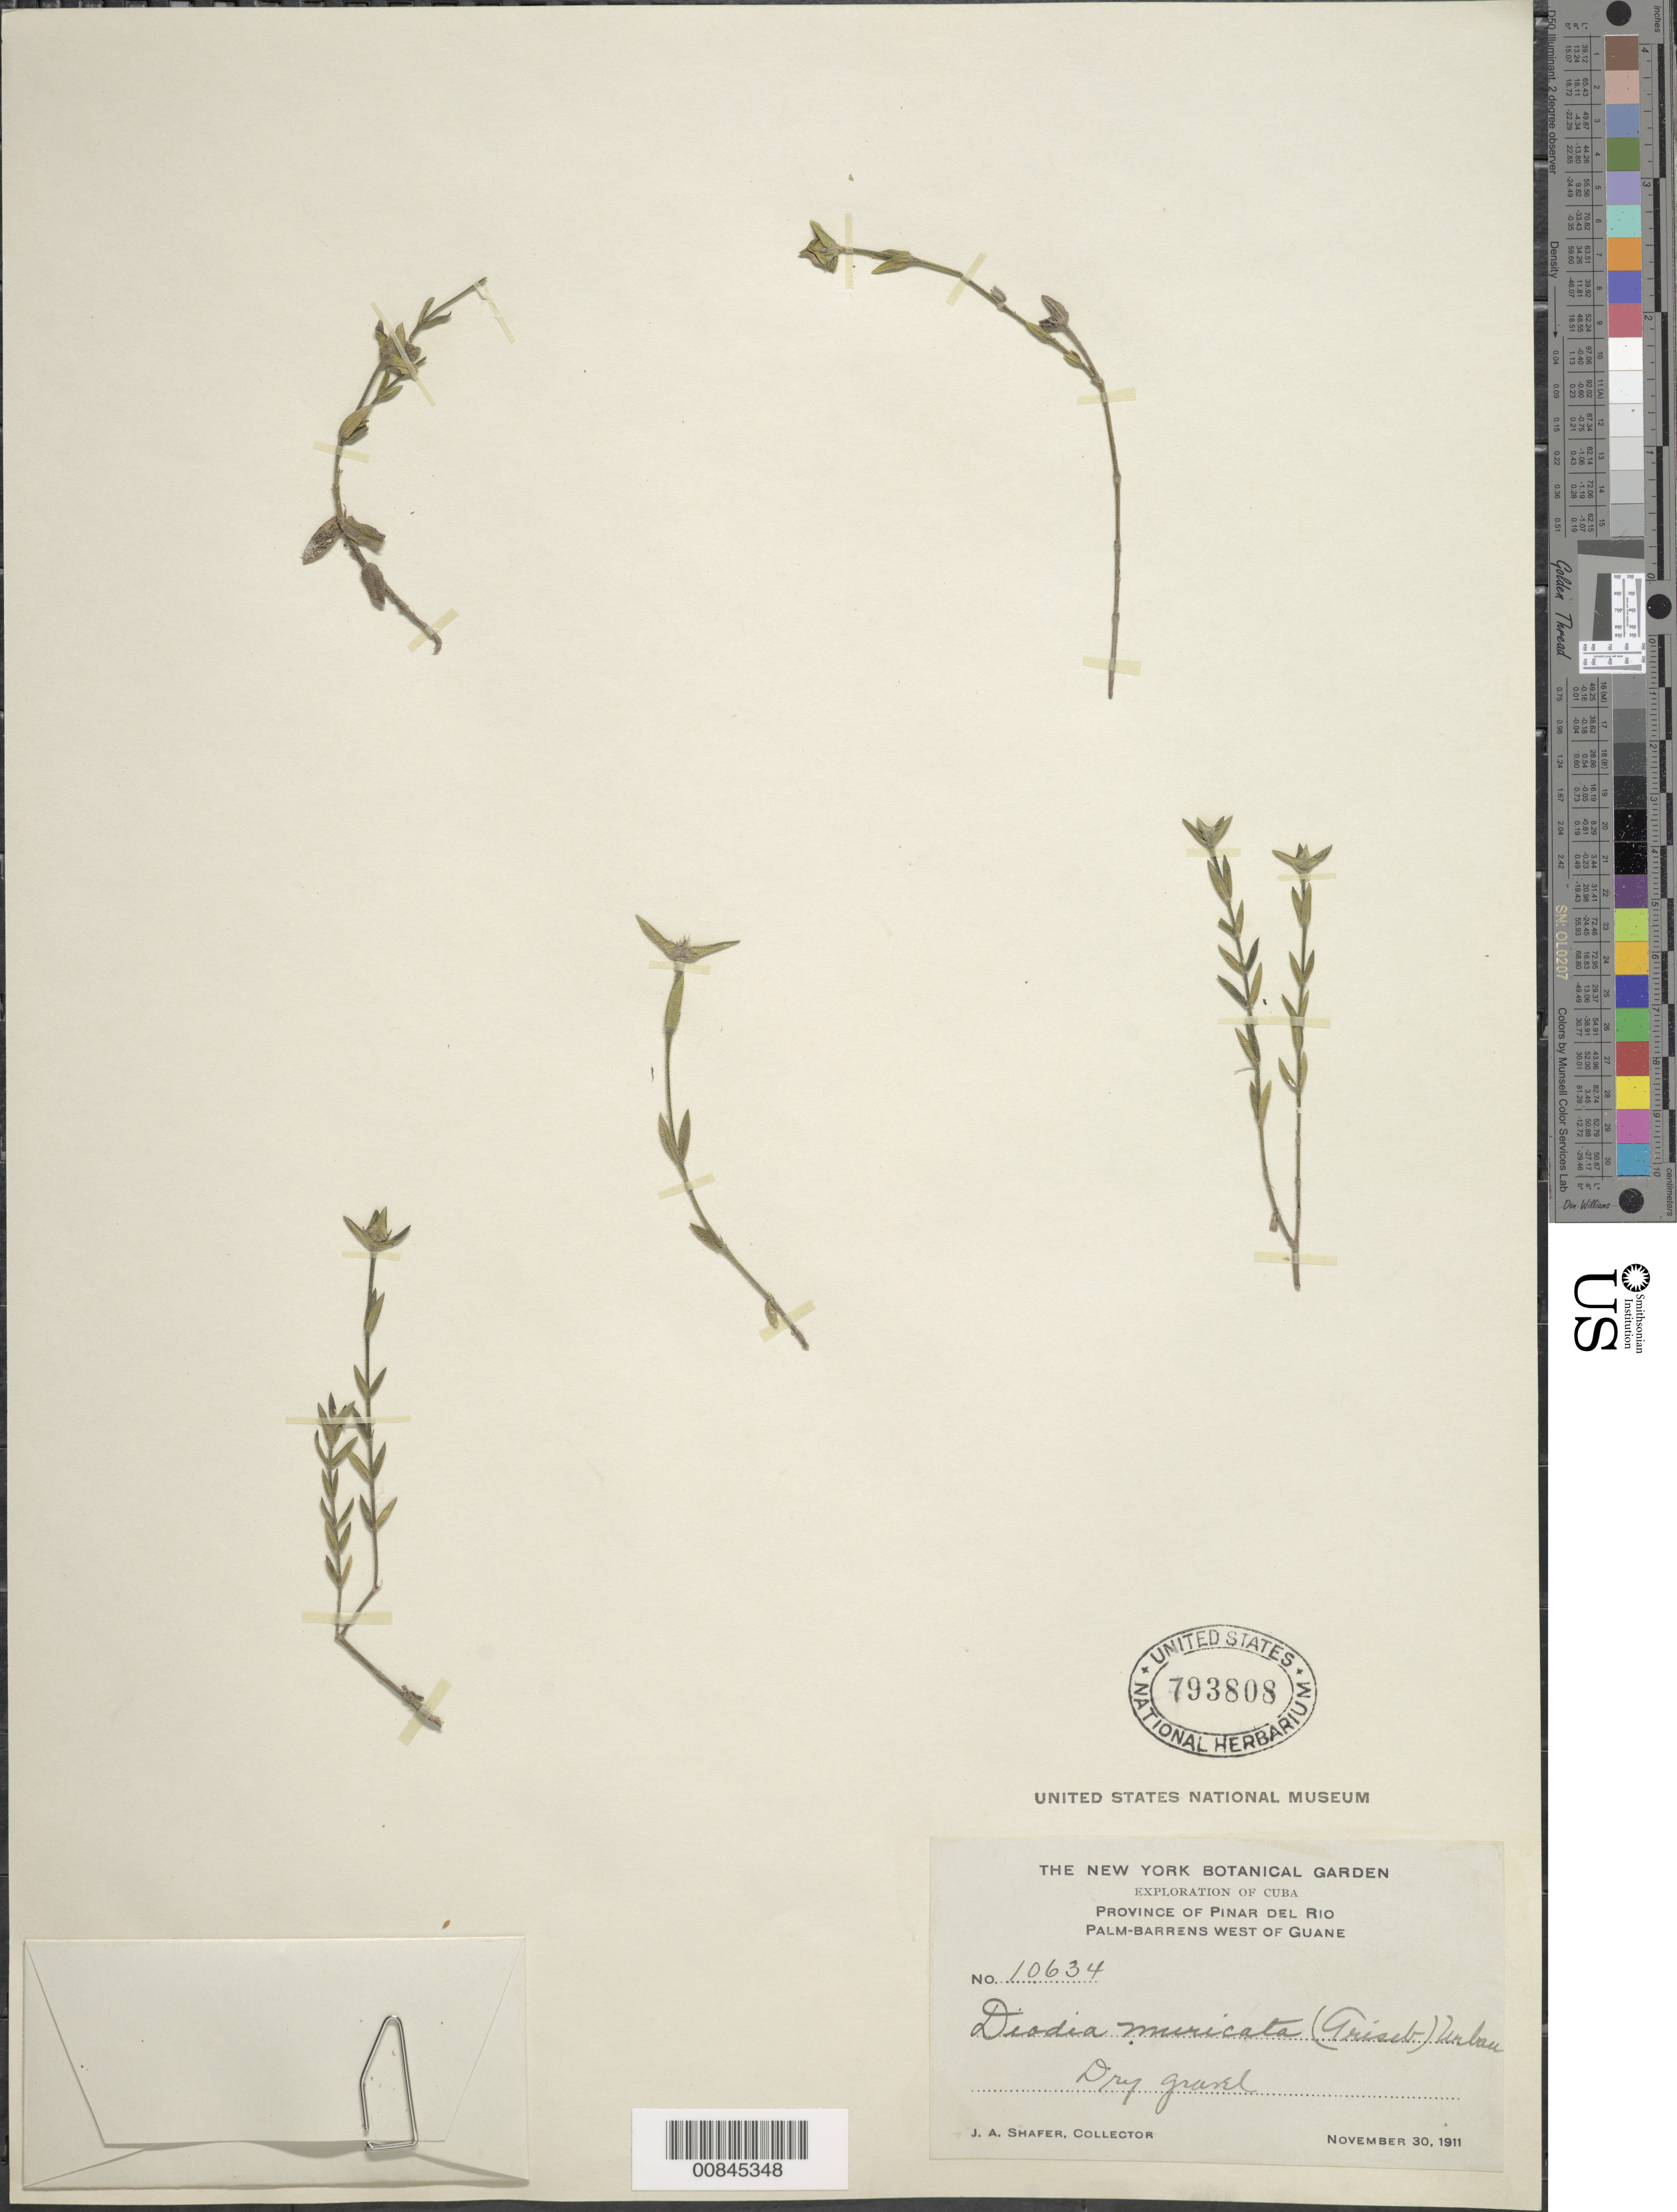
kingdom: Plantae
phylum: Tracheophyta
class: Magnoliopsida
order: Gentianales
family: Rubiaceae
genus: Richardia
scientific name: Richardia arenicola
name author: (Britton & P. Wilson) W.H. Lewis & R.L. Oliv.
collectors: J. A. Shafer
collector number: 10634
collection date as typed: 30 Nov 1911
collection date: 1911-11-30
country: Cuba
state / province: Pinar del Río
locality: Palm Barrens west of Guane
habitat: Palm barrens, dry gravel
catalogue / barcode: US 793808